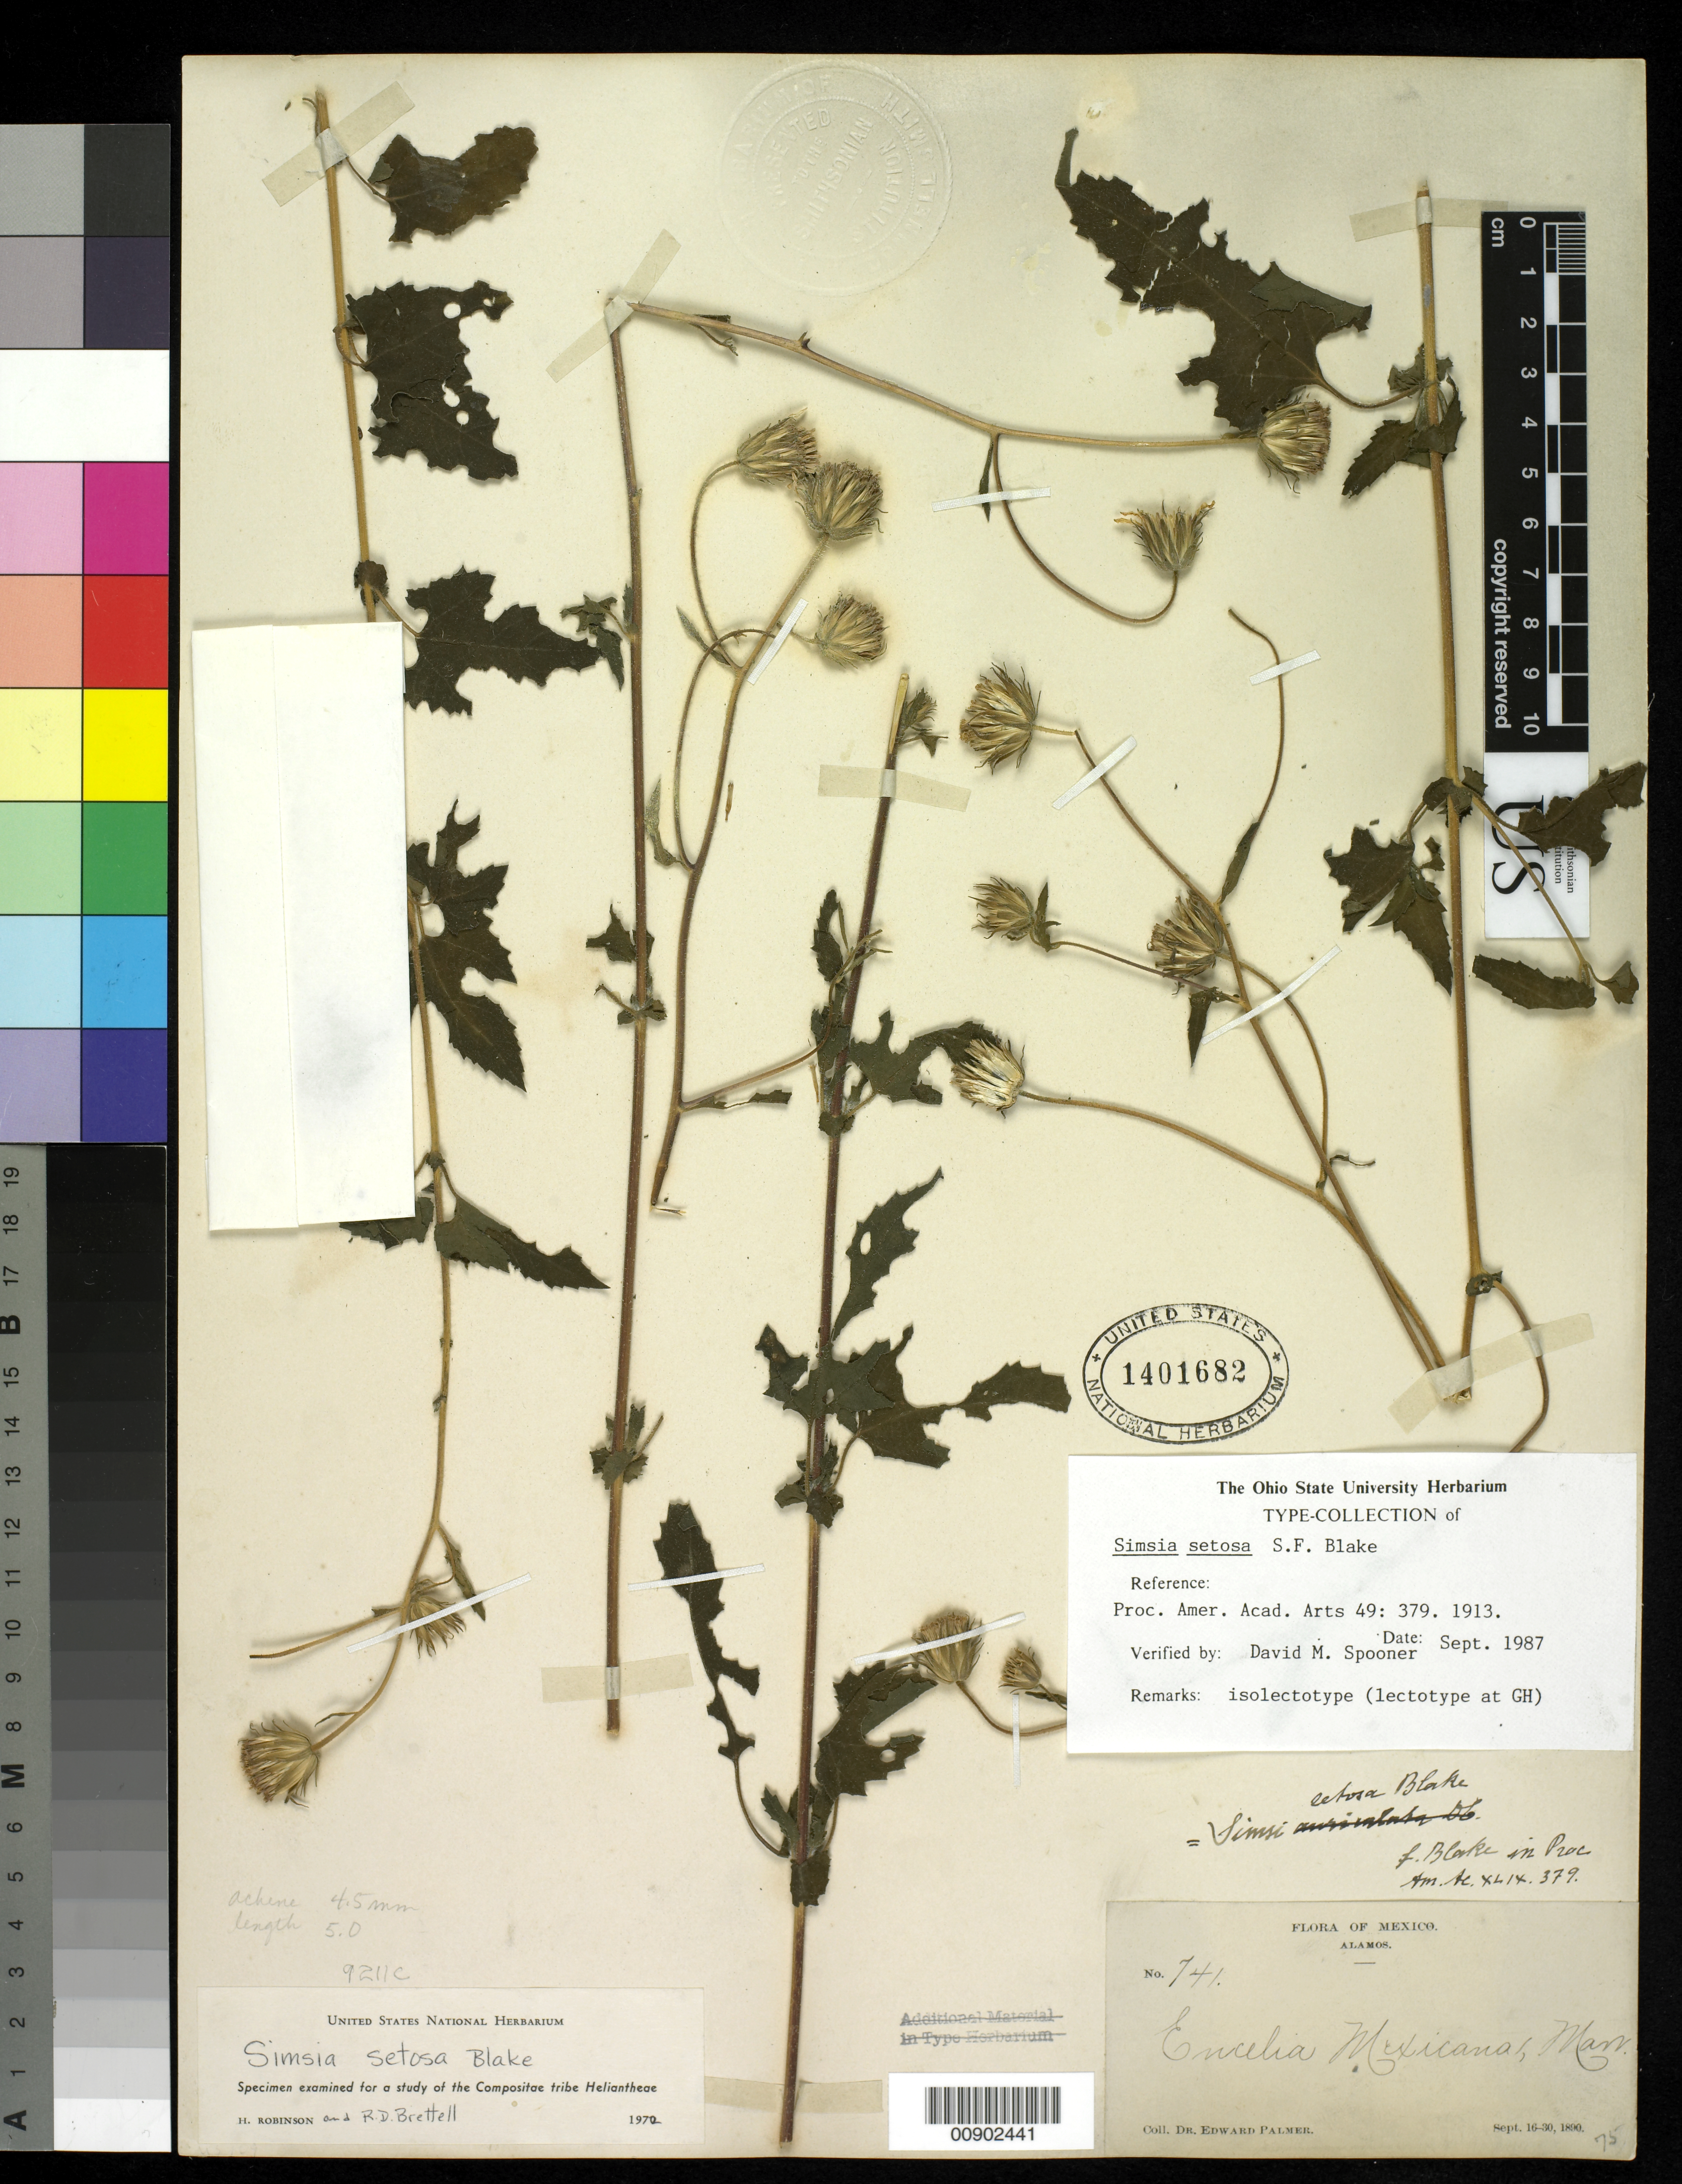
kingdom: Plantae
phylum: Tracheophyta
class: Magnoliopsida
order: Asterales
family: Asteraceae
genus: Simsia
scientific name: Simsia setosa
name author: S.F. Blake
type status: Isolectotype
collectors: E. Palmer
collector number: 741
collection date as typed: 16 Sep 1890 to 30 Sep 1890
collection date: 1890-09-16/1890-09-30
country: Mexico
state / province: Sonora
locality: Alamos.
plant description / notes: Annotated as "isolectotype" by Spooner, but cited as "isotype". Protologue cites "... Palmer 741 (Cotypes in Gray Herb. and Nat. Herb., no. 46131)".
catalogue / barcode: US 1401682